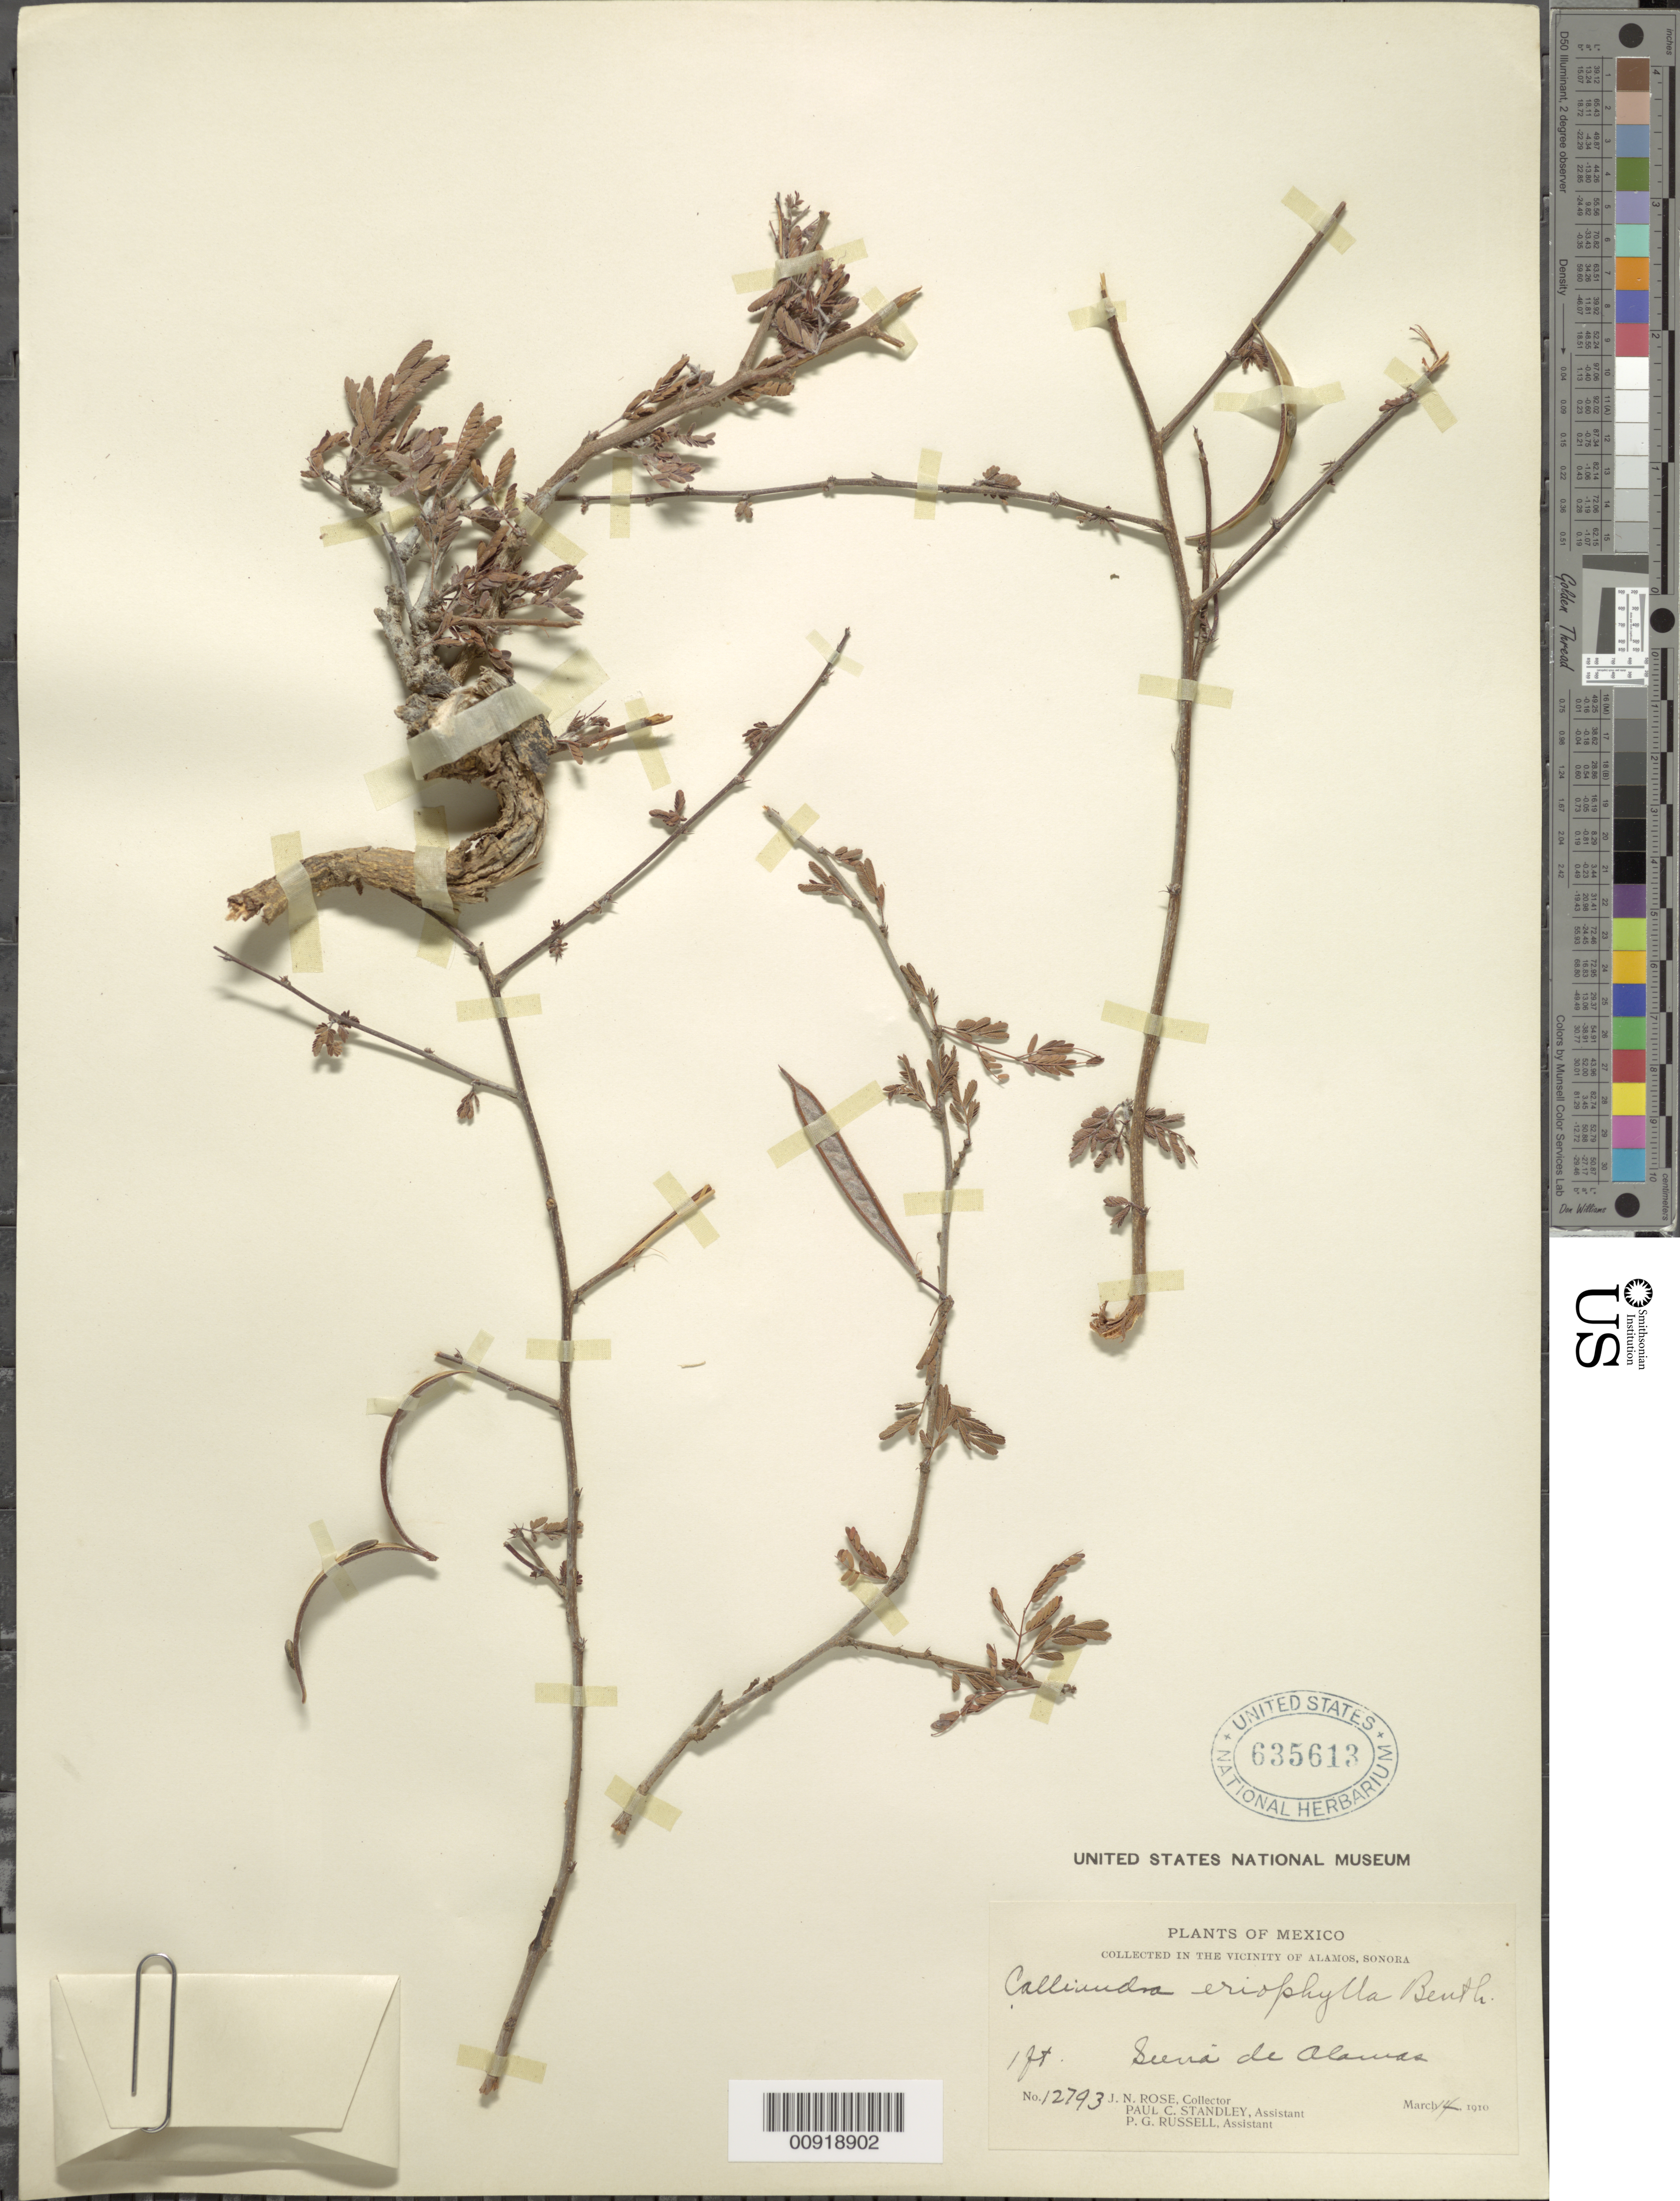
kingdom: Plantae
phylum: Tracheophyta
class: Magnoliopsida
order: Fabales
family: Fabaceae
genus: Calliandra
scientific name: Calliandra eriophylla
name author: Benth.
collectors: J. N. Rose, P. C. Standley & P. G. Russell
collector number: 12793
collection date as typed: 14 Mar 1910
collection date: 1910-03-14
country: Mexico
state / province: Sonora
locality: Sierra de Alamos, in the vicinity of Alamos, Sonora.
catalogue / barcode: US 635613